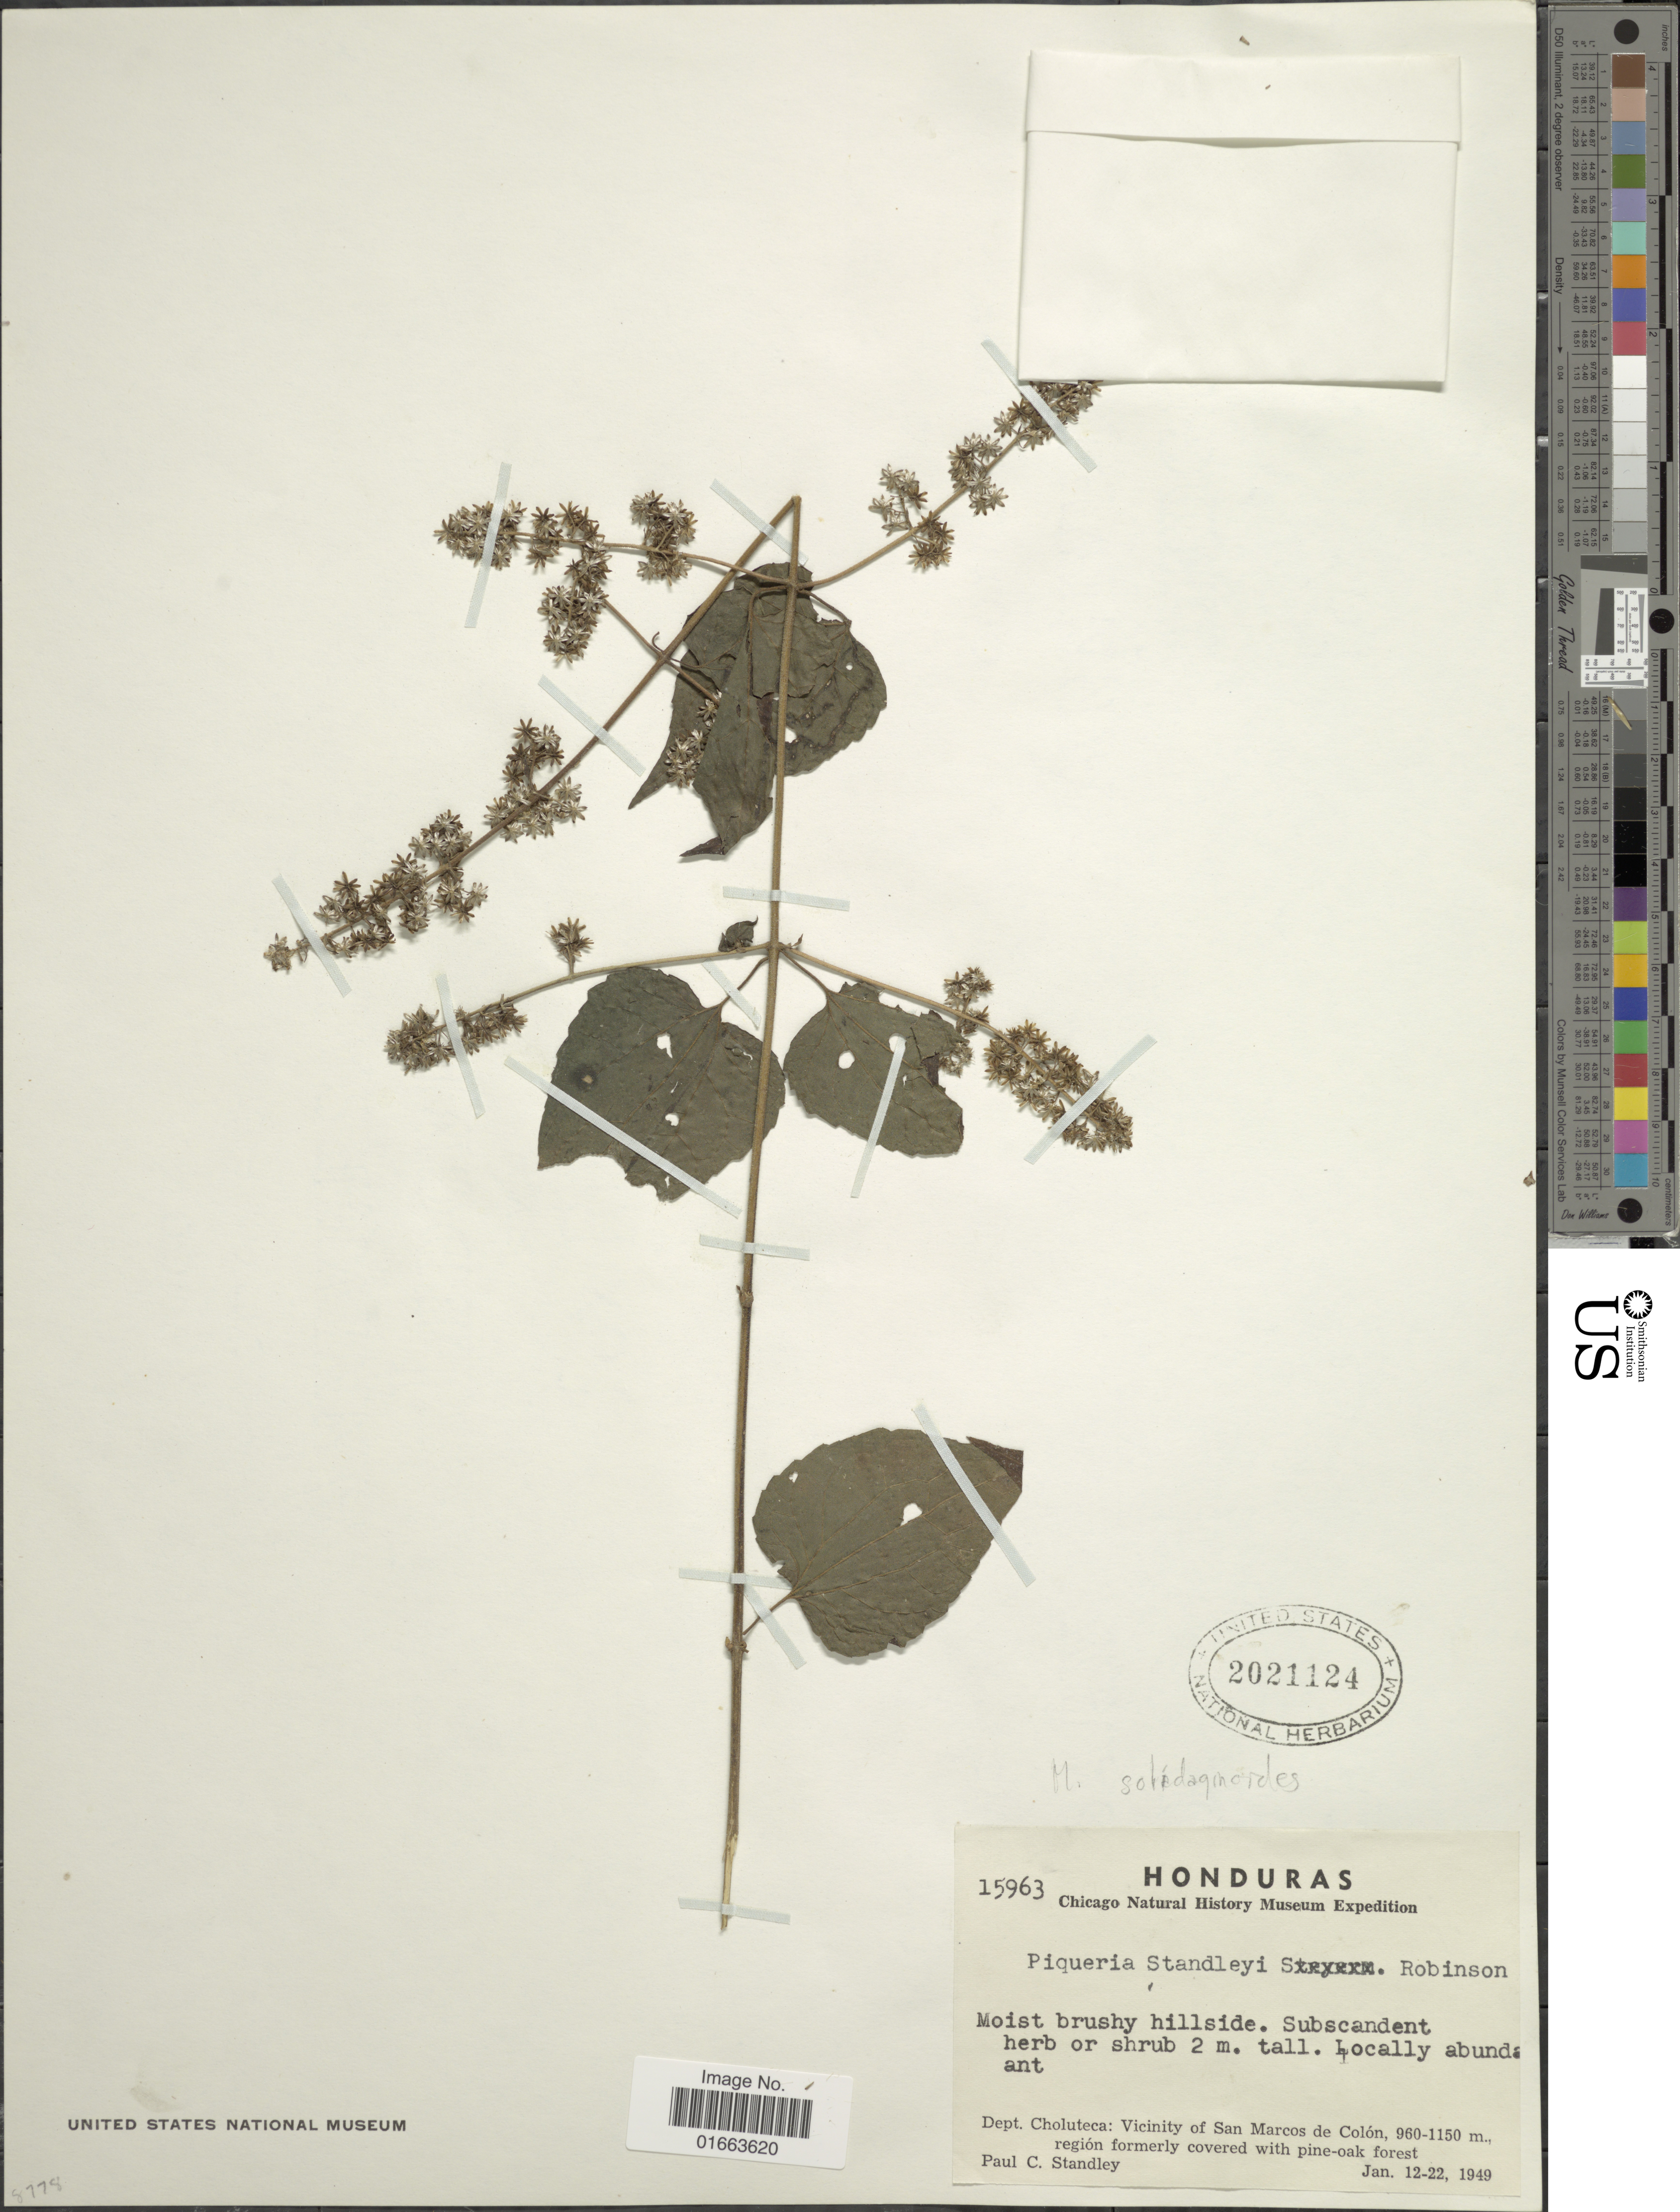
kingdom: Plantae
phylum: Tracheophyta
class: Magnoliopsida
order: Asterales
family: Asteraceae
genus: Koanophyllon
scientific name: Koanophyllon solidaginoides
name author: (Kunth) R.M. King & H. Rob.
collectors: P. C. Standley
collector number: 15963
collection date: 1949-01-12/1949-01-22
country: Honduras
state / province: Choluteca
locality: Moist brushy hillside, Vicinity of San Marcos de Colón, región formerly covered with pine-oak forest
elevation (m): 960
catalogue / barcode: US 2021124